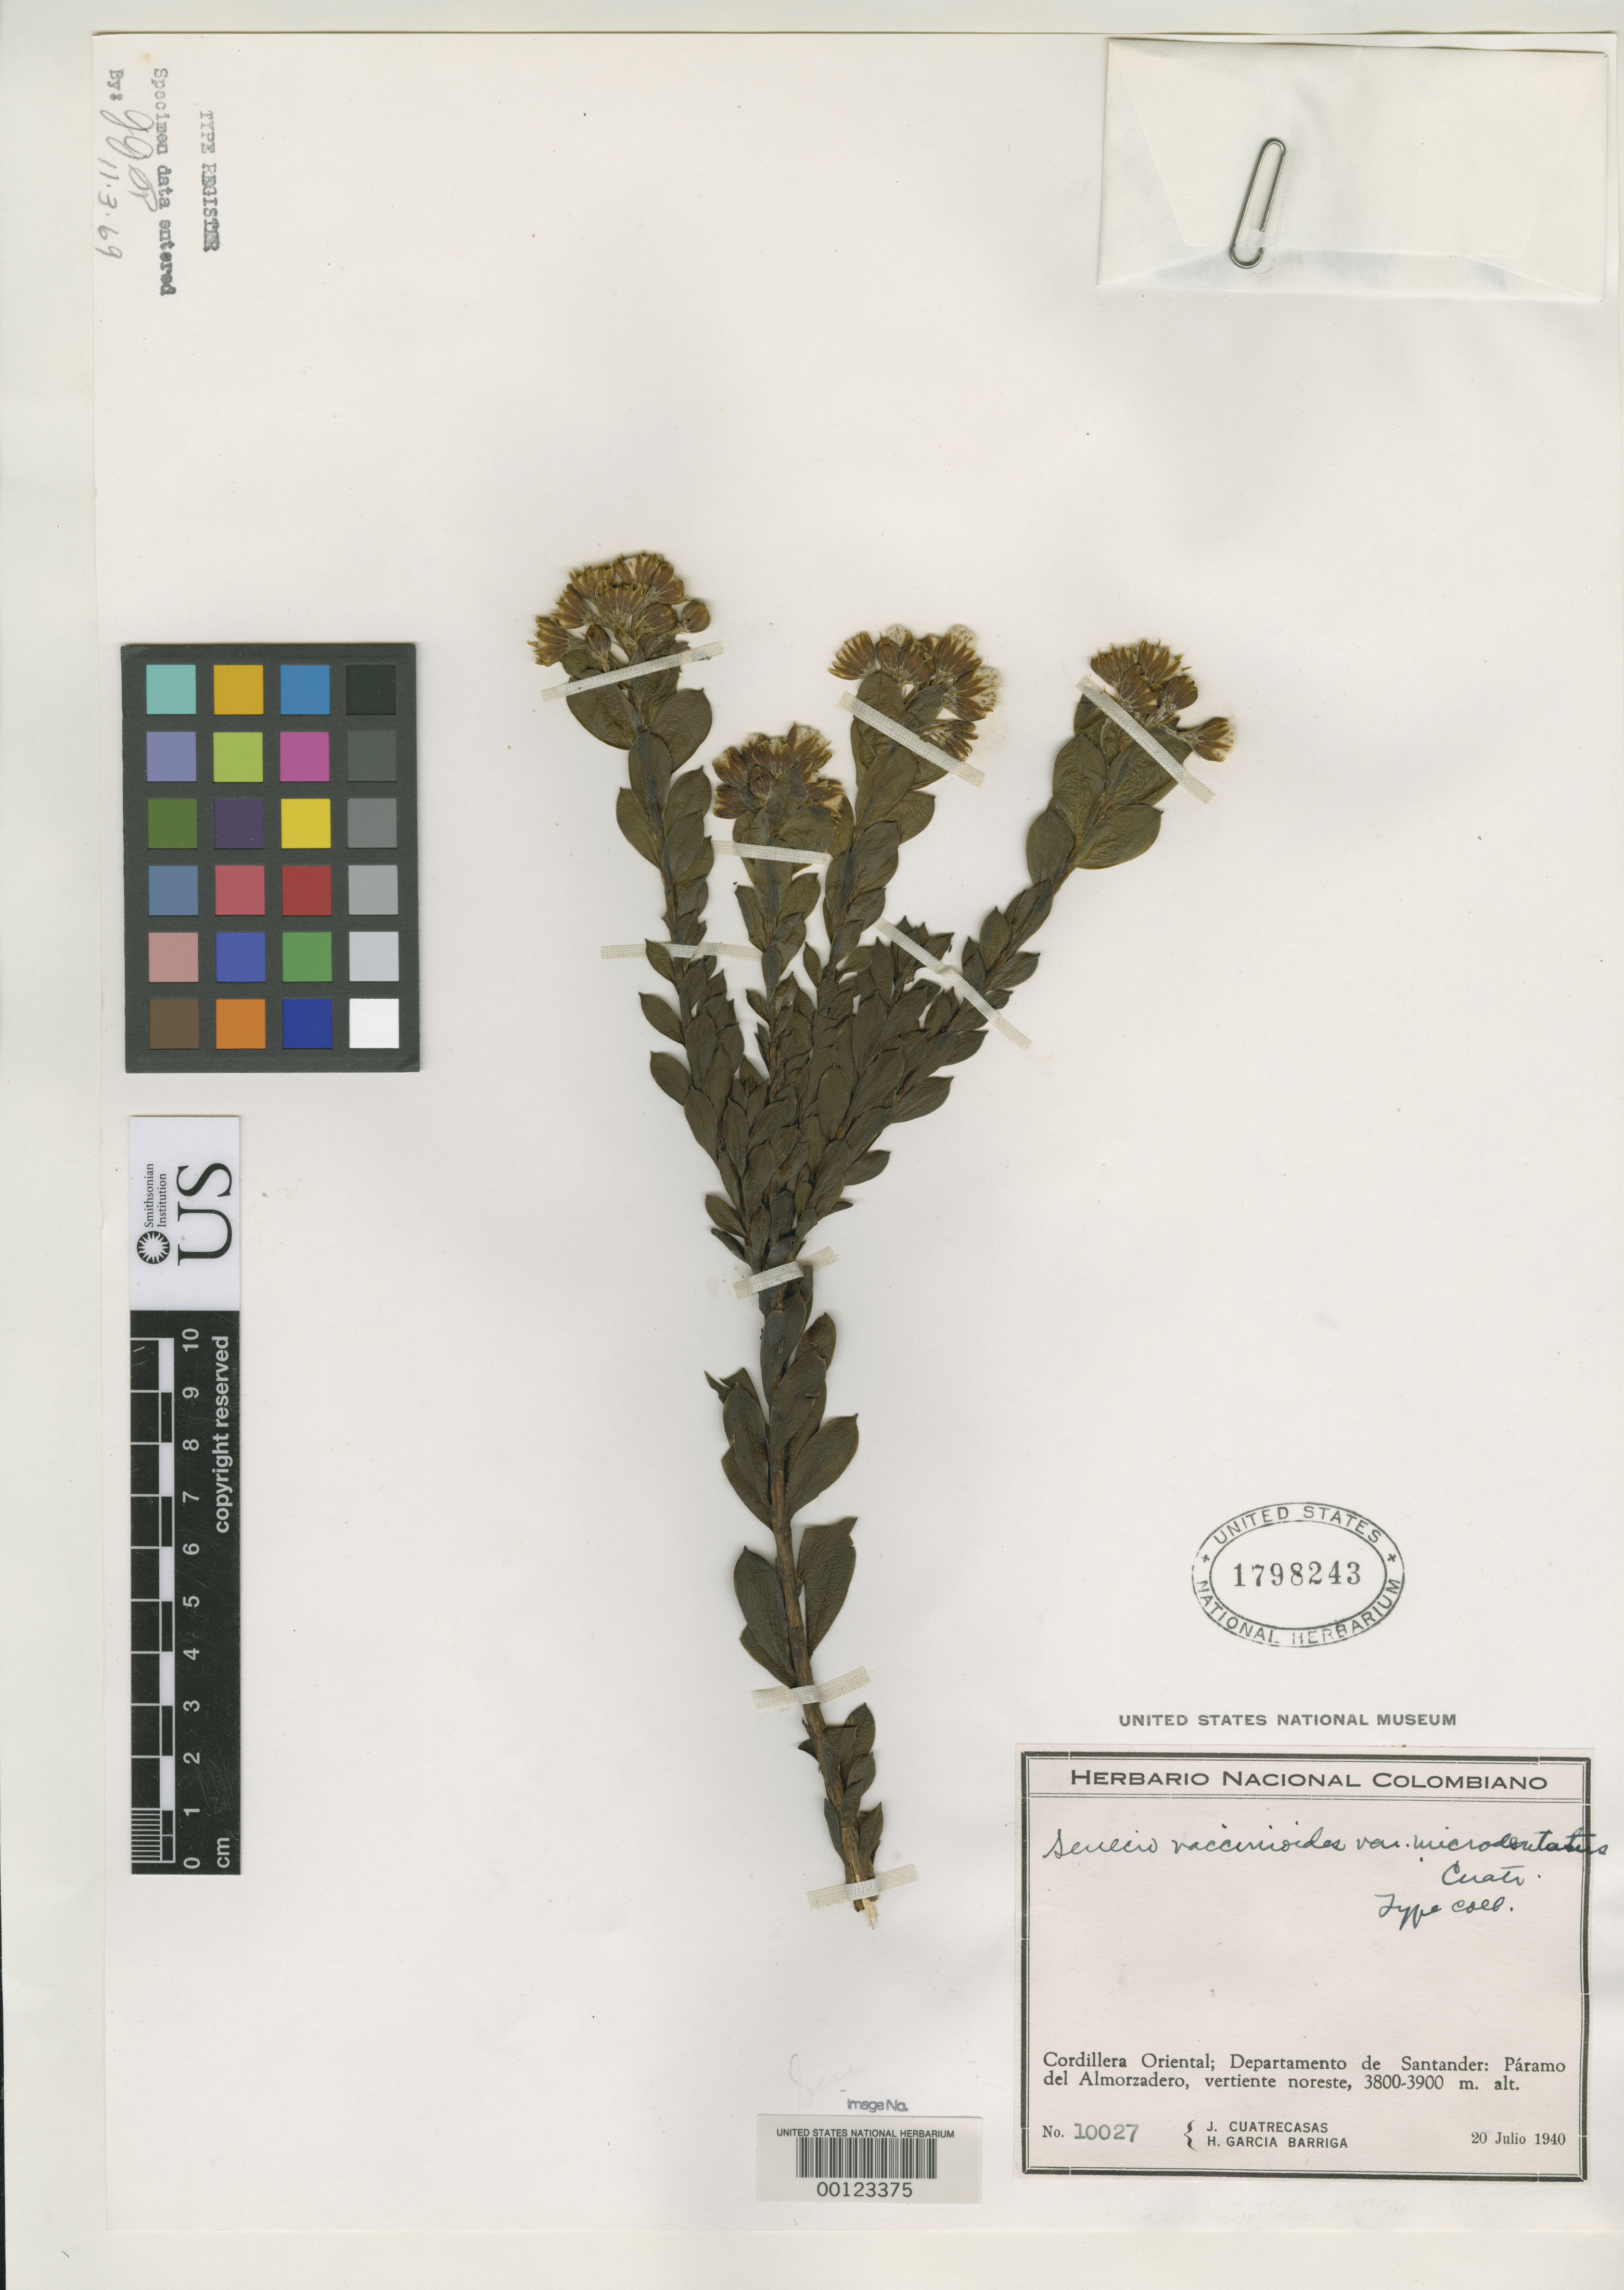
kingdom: Plantae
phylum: Tracheophyta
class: Magnoliopsida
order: Asterales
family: Asteraceae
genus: Senecio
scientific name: Senecio vaccinioides var. microdentatus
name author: Cuatrec.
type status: Isotype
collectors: J. Cuatrecasas & H. García Barriga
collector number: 10027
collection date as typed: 20 Jul 1940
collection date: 1940-07-20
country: Colombia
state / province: Santander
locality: Páramo del Almorzadero.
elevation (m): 3800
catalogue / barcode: US 1798243